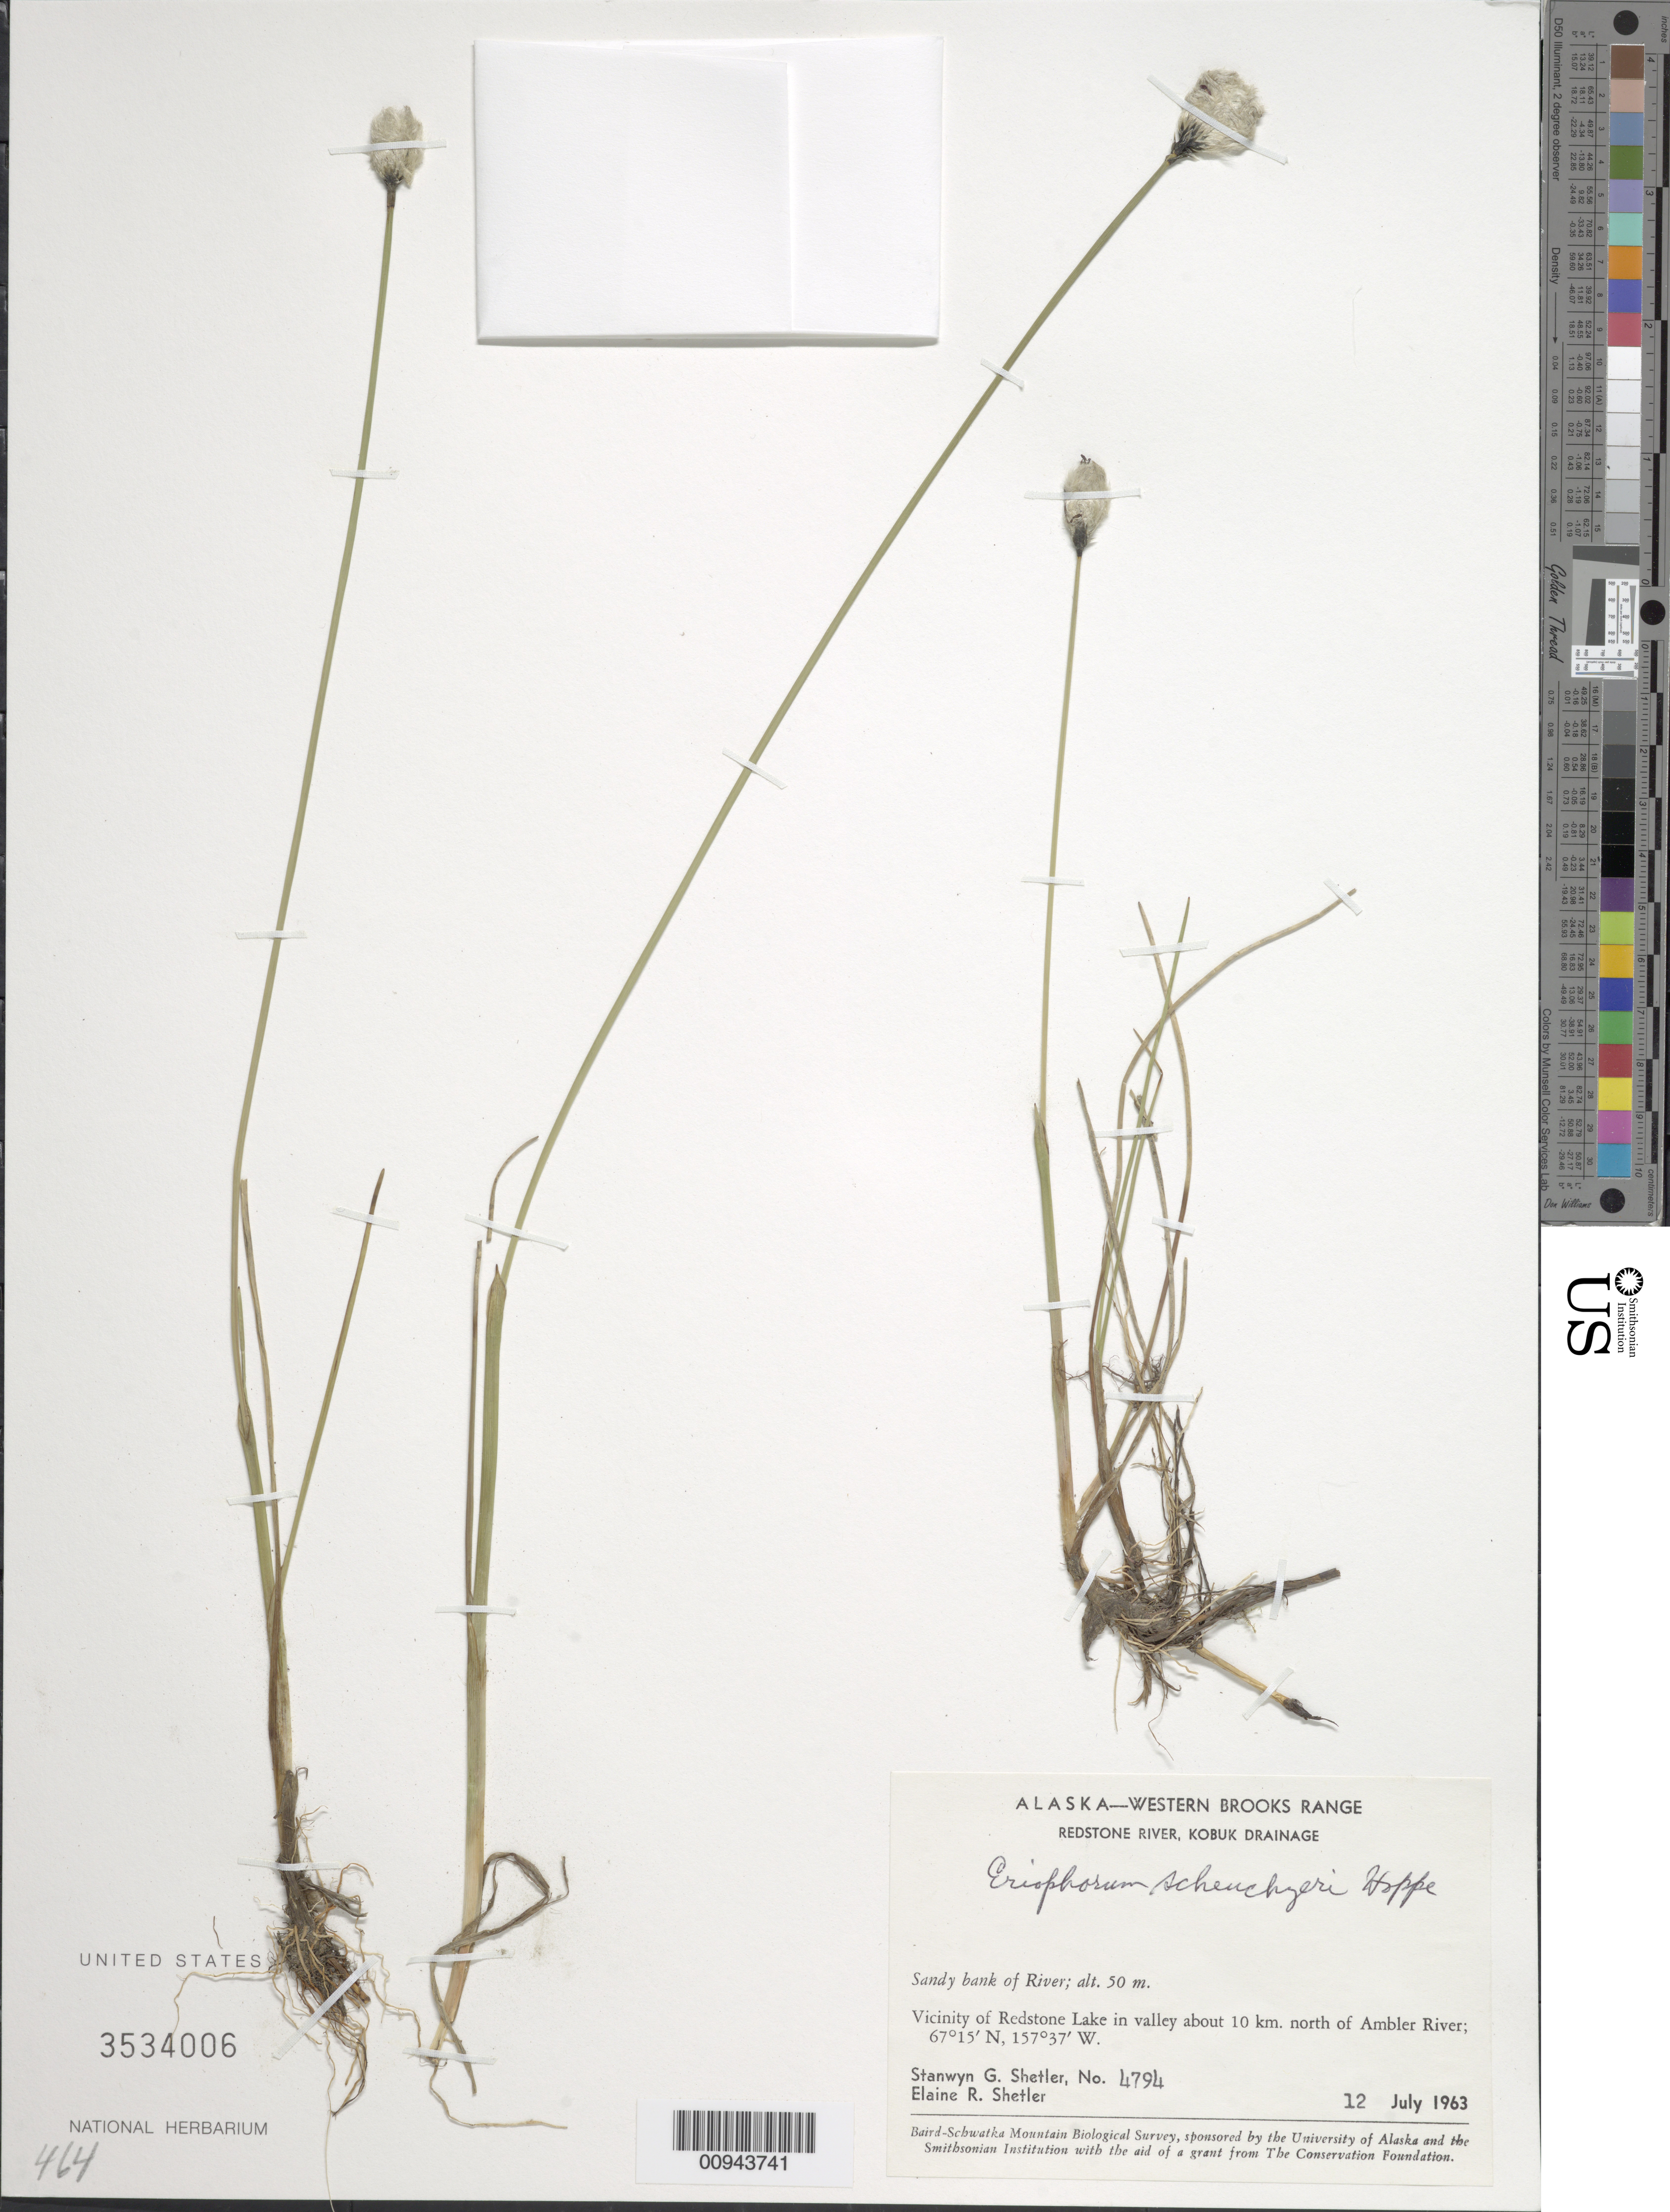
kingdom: Plantae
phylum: Tracheophyta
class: Liliopsida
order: Poales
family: Cyperaceae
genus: Eriophorum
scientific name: Eriophorum scheuchzeri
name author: Hoppe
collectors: S. Shetler & E. R. Shetler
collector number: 4794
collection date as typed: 12 Jul 1963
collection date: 1963-07-12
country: United States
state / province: Alaska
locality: Vicinity of Redstone Lake in valley about 10 km. north of Ambler River. Western Brooks Range, Redstone River, Kobuk Drainage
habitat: Sandy bank of River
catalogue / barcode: US 3534006